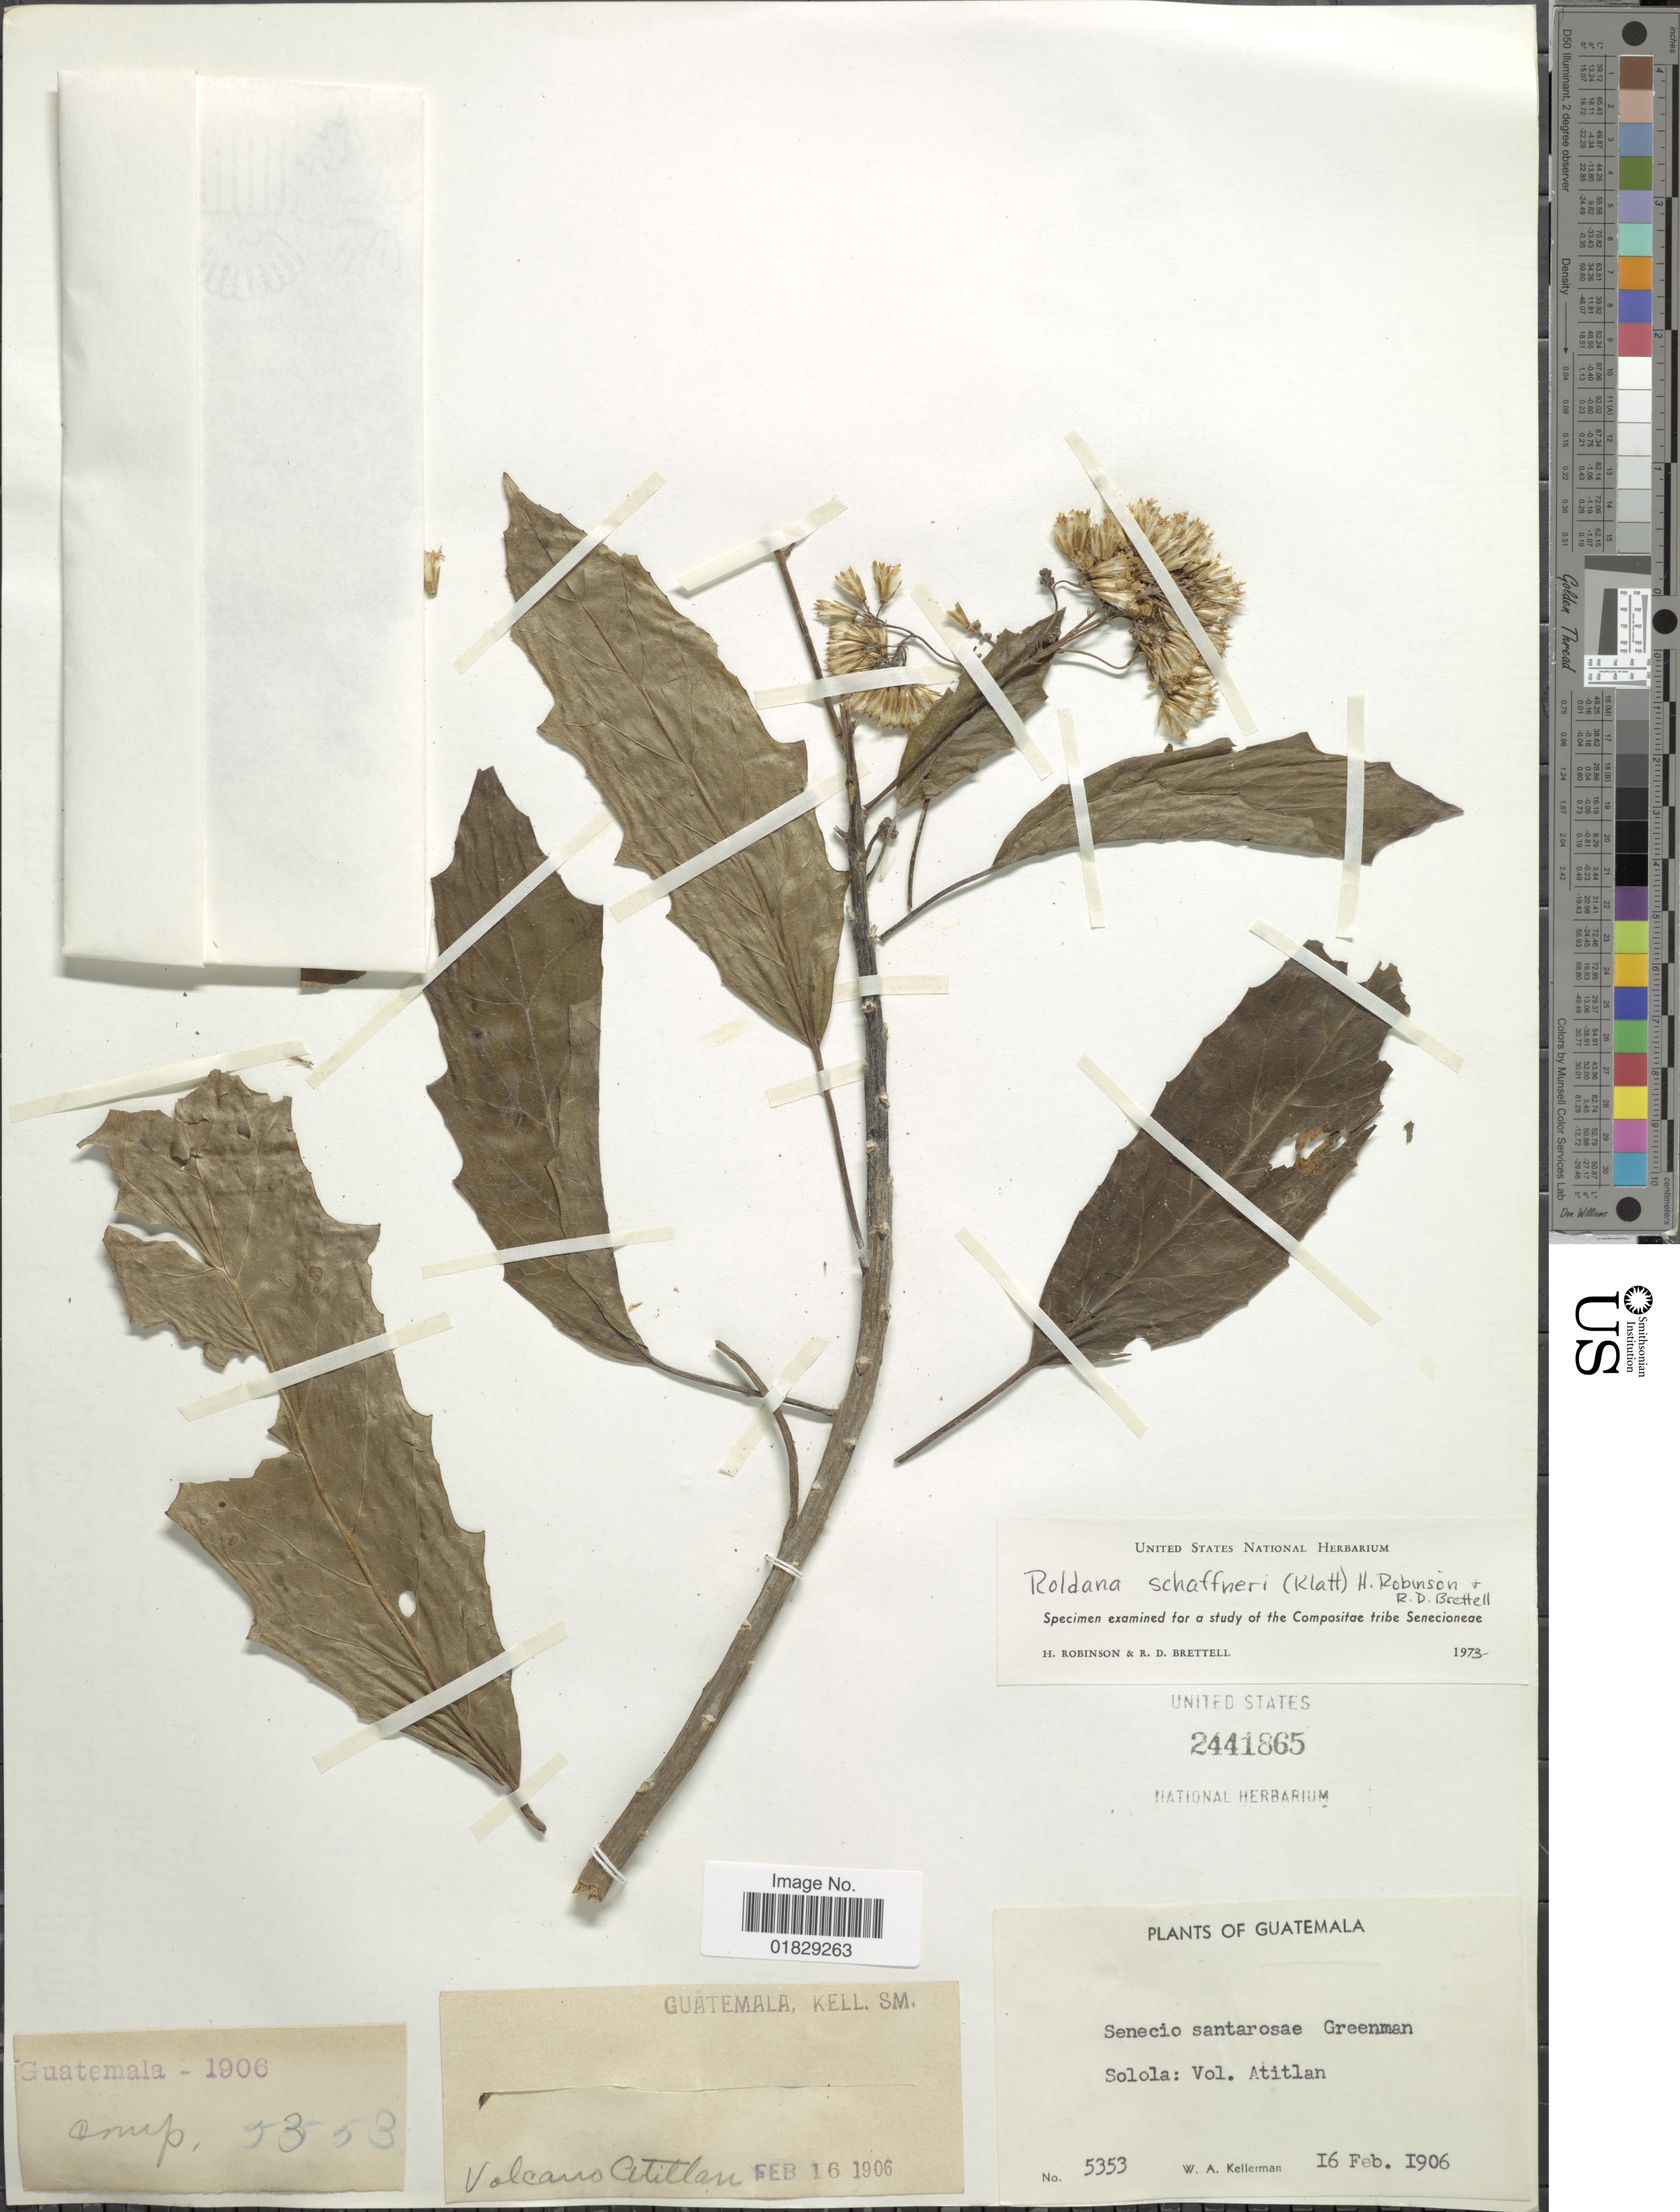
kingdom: Plantae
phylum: Tracheophyta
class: Magnoliopsida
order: Asterales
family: Asteraceae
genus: Roldana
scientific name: Roldana schaffneri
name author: (Sch. Bip. ex Klatt) H. Rob. & Brettell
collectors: W. Kellerman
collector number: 5353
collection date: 1906-02-16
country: Guatemala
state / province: Sololá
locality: Solola: Vol. Atitlan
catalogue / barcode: US 2441865